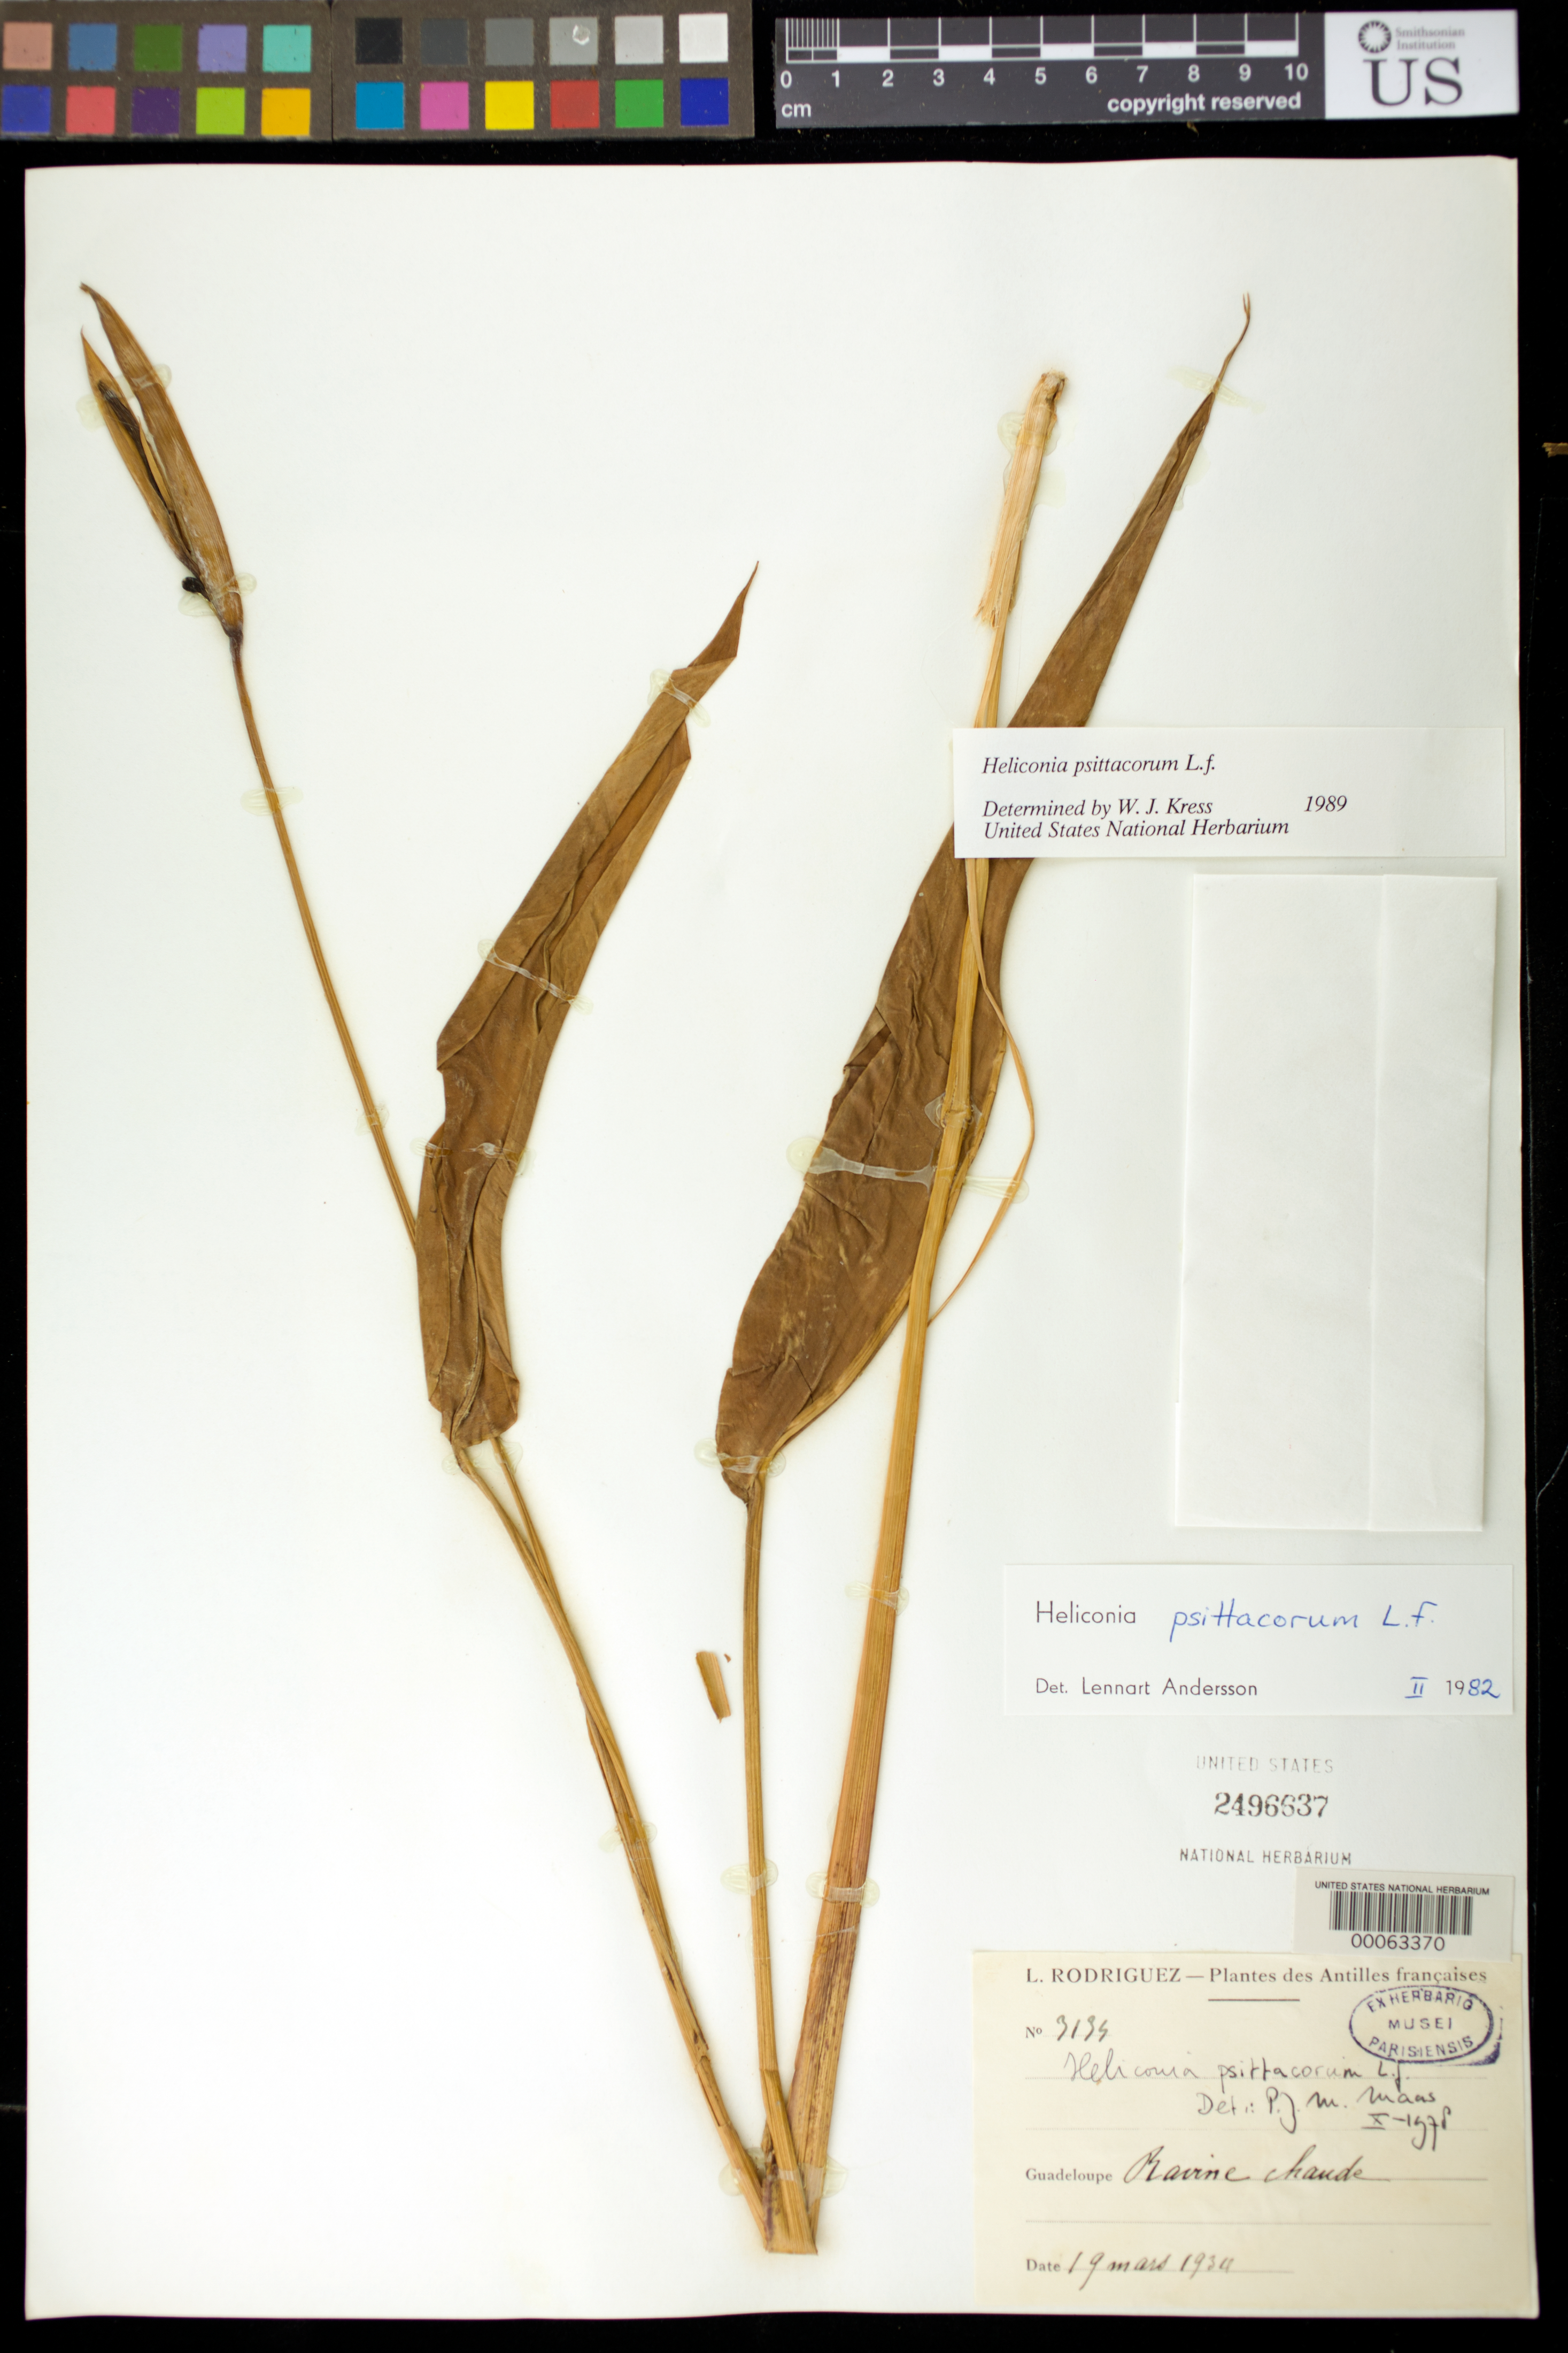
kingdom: Plantae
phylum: Tracheophyta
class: Liliopsida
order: Zingiberales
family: Heliconiaceae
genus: Heliconia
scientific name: Heliconia psittacorum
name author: L. f.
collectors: L. Rodriguez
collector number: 3134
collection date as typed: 19 Mar 1934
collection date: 1934-03-19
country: Guadeloupe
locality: Ravine chaude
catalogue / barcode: US 2496637